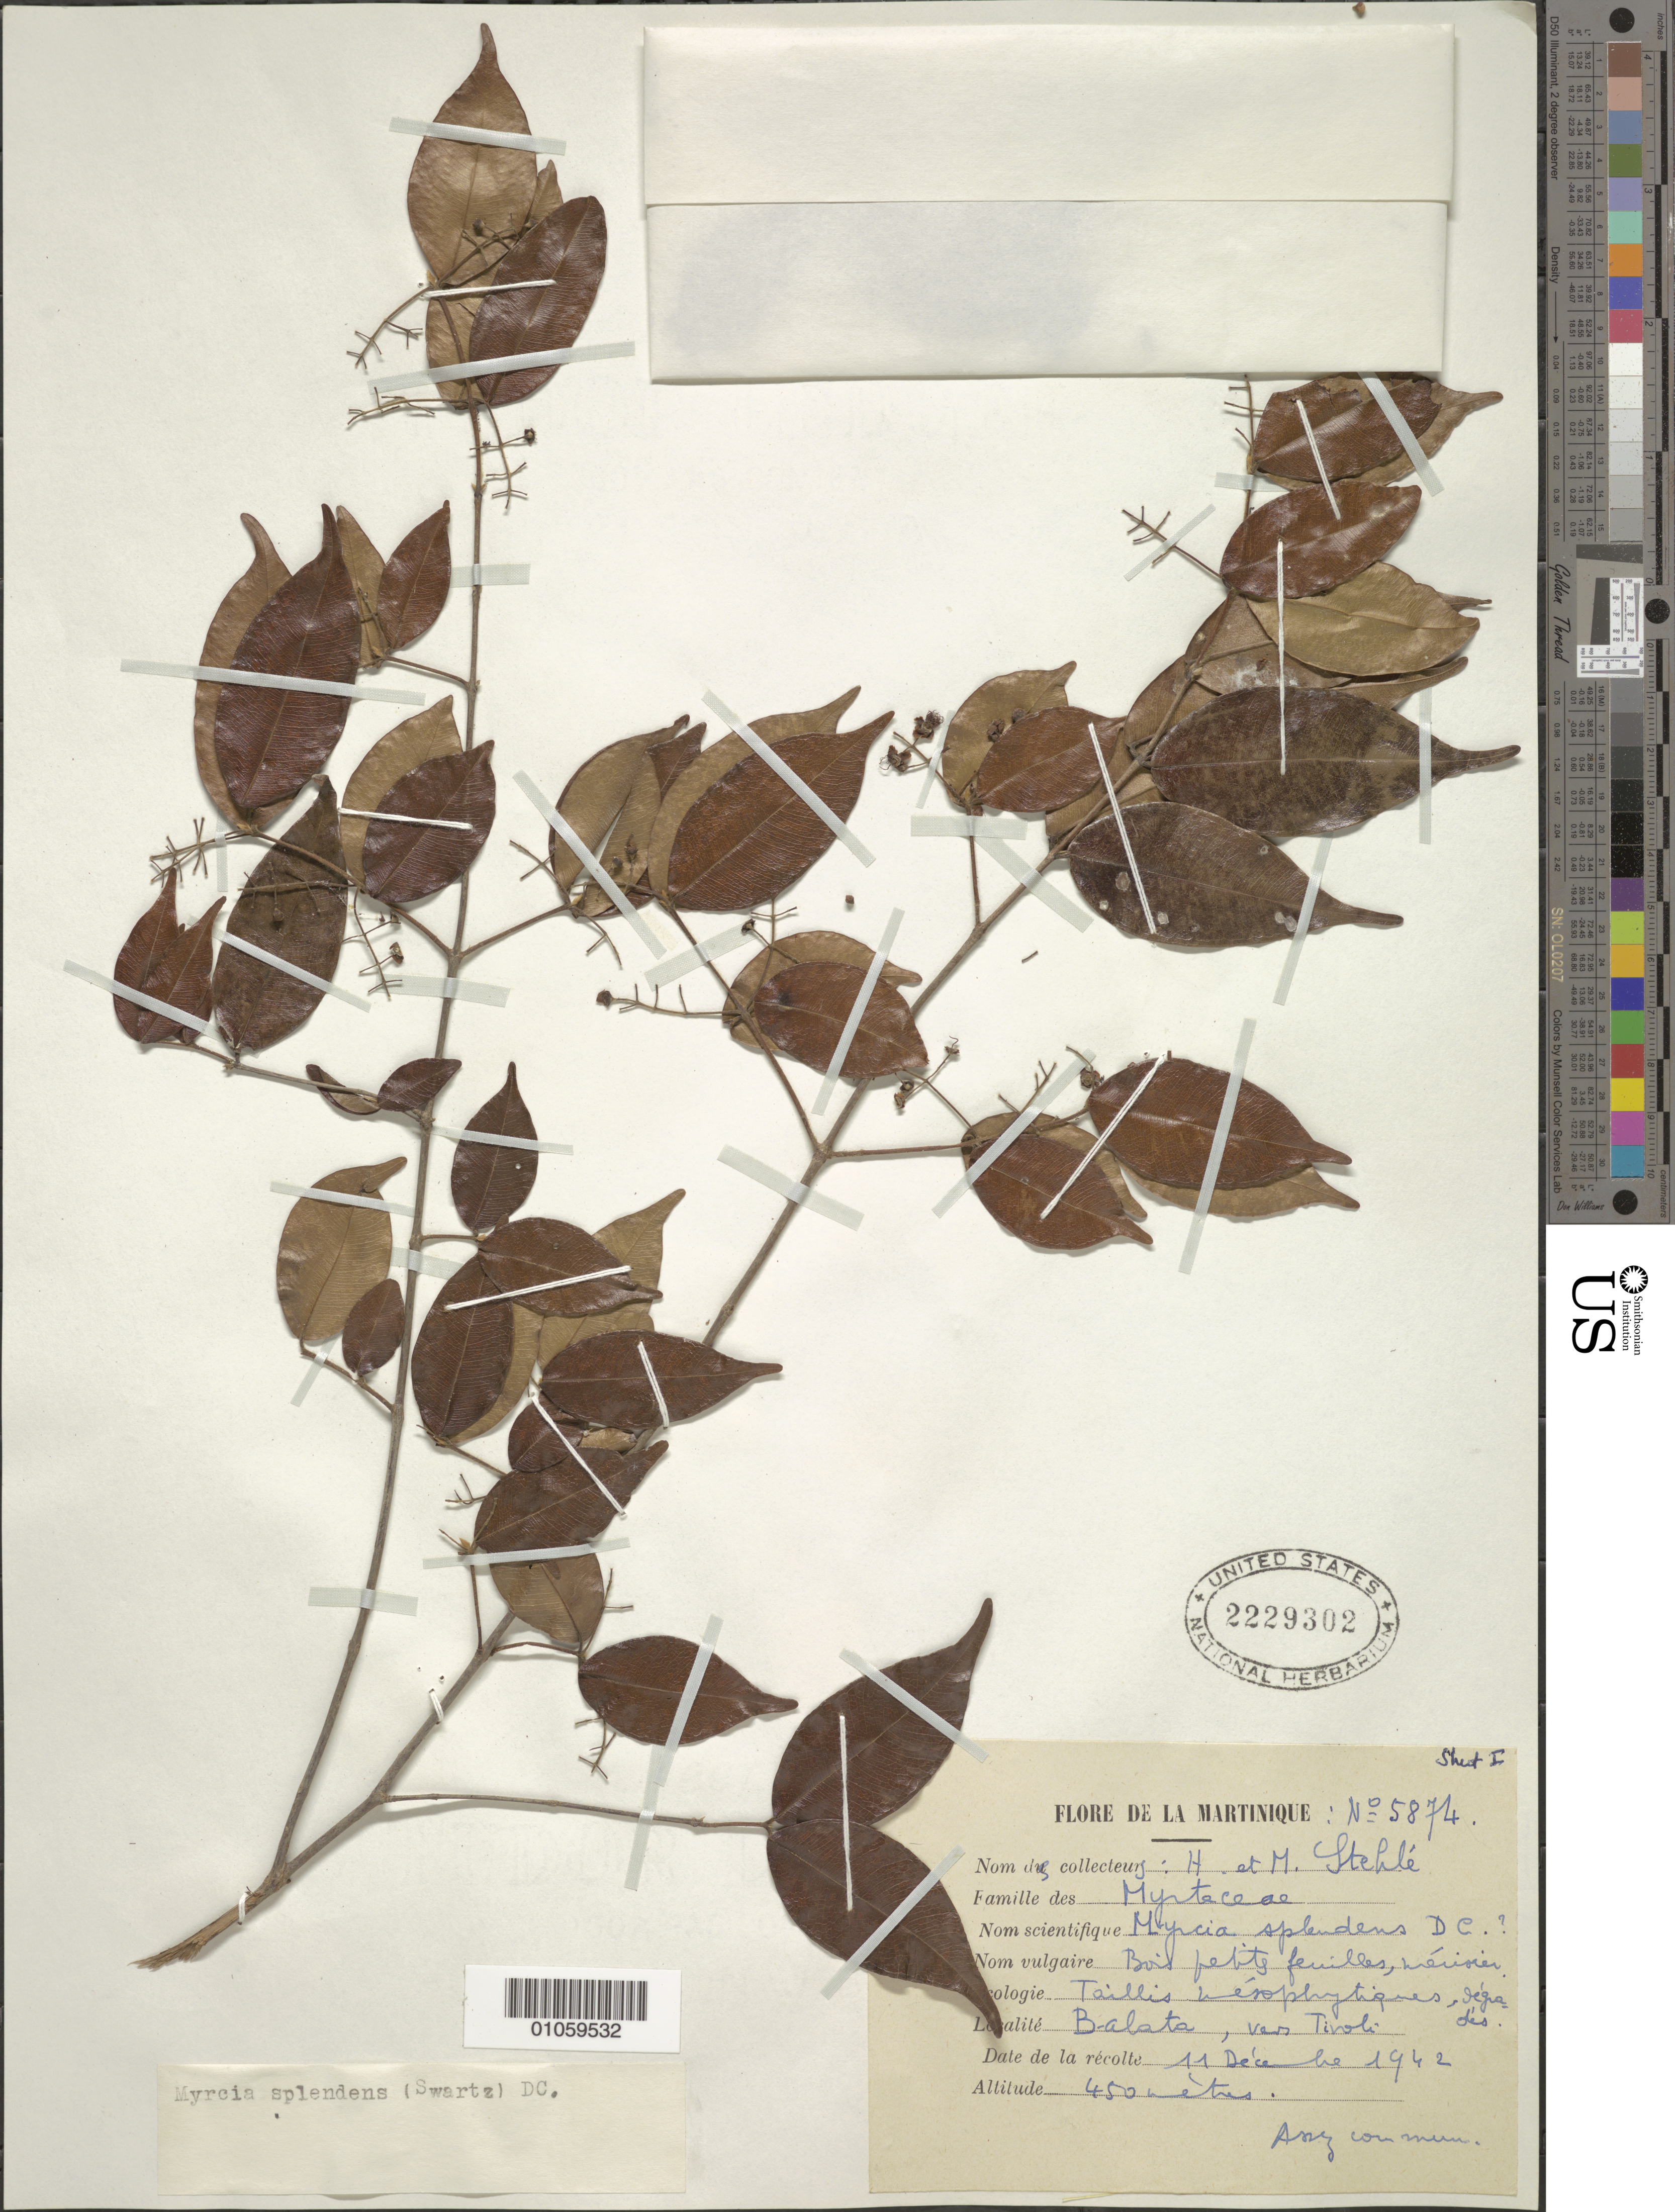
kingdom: Plantae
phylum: Tracheophyta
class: Magnoliopsida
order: Myrtales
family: Myrtaceae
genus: Myrcia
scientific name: Myrcia splendens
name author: (Sw.) DC.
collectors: H. Stehlé & M. Stehlé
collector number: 5874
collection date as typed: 11 Dec 1942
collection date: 1942-12-11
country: Martinique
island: Martinique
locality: Balata, vers Tivoli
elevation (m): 450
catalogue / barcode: US 2229302